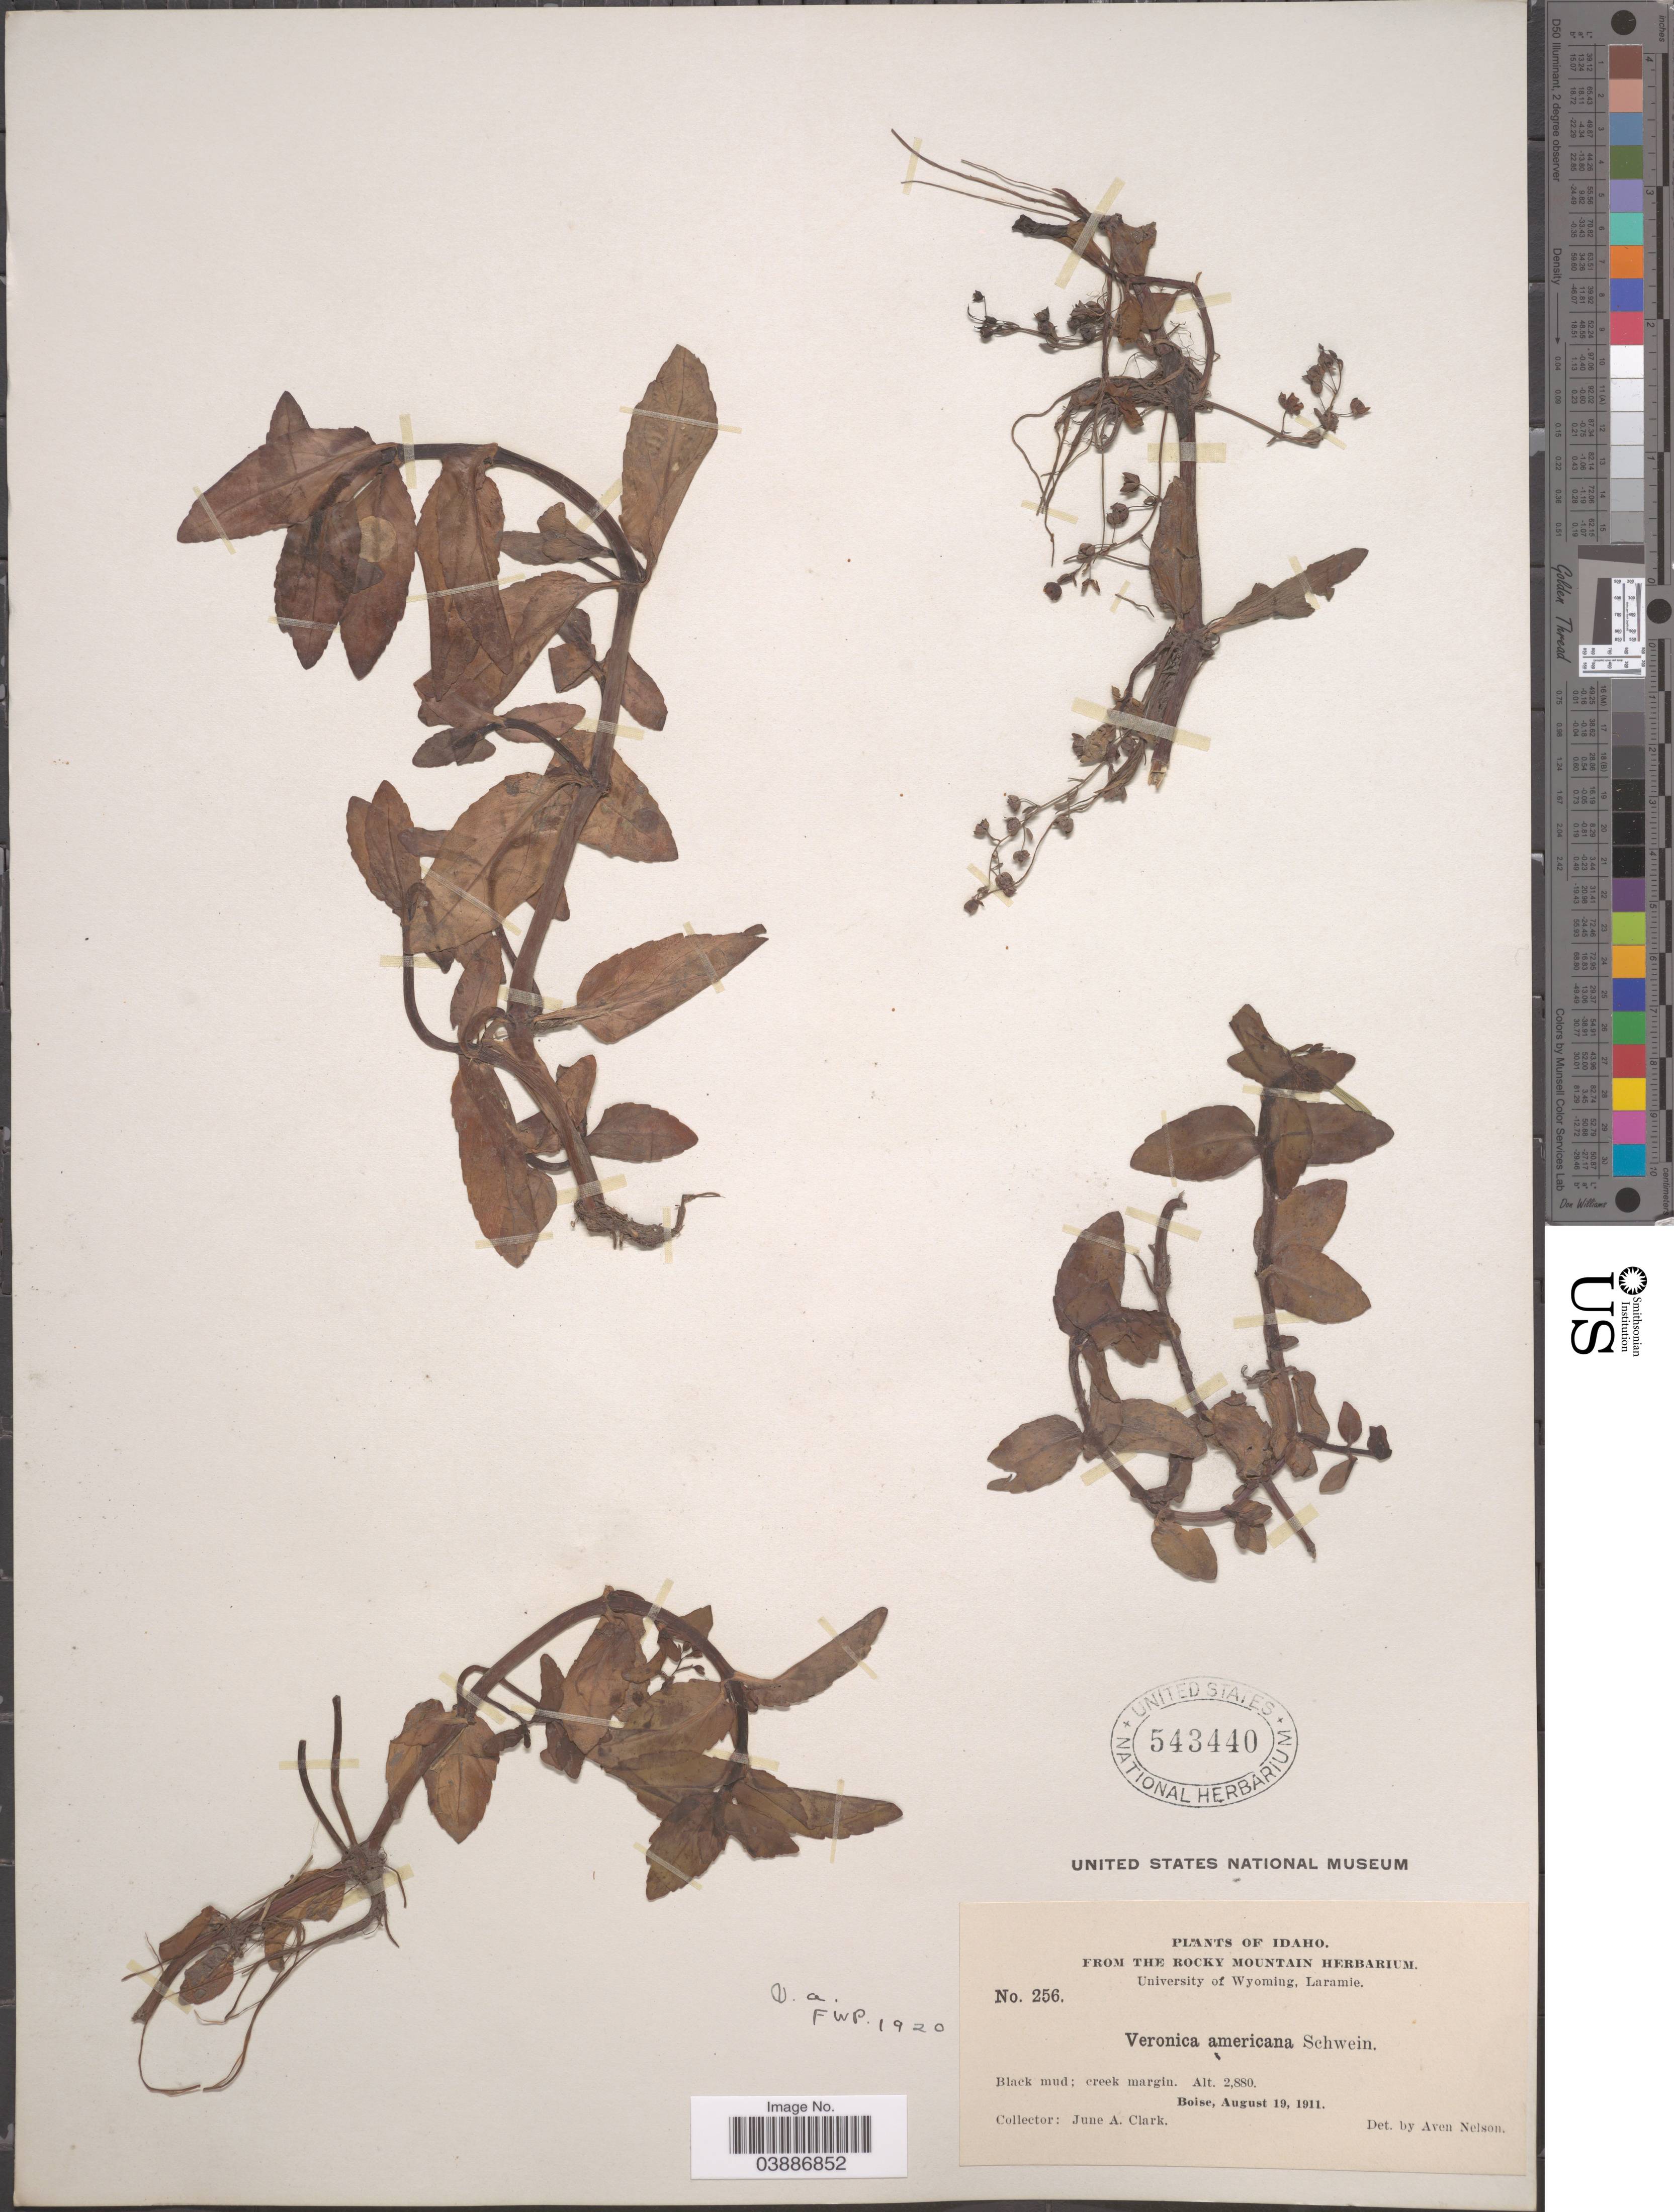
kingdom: Plantae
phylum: Tracheophyta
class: Magnoliopsida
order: Lamiales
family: Plantaginaceae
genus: Veronica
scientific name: Veronica americana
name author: Schwein. ex Benth.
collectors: J. A. Clark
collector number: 256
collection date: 1911-08-19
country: United States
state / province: Idaho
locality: Boise.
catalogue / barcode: US 543440